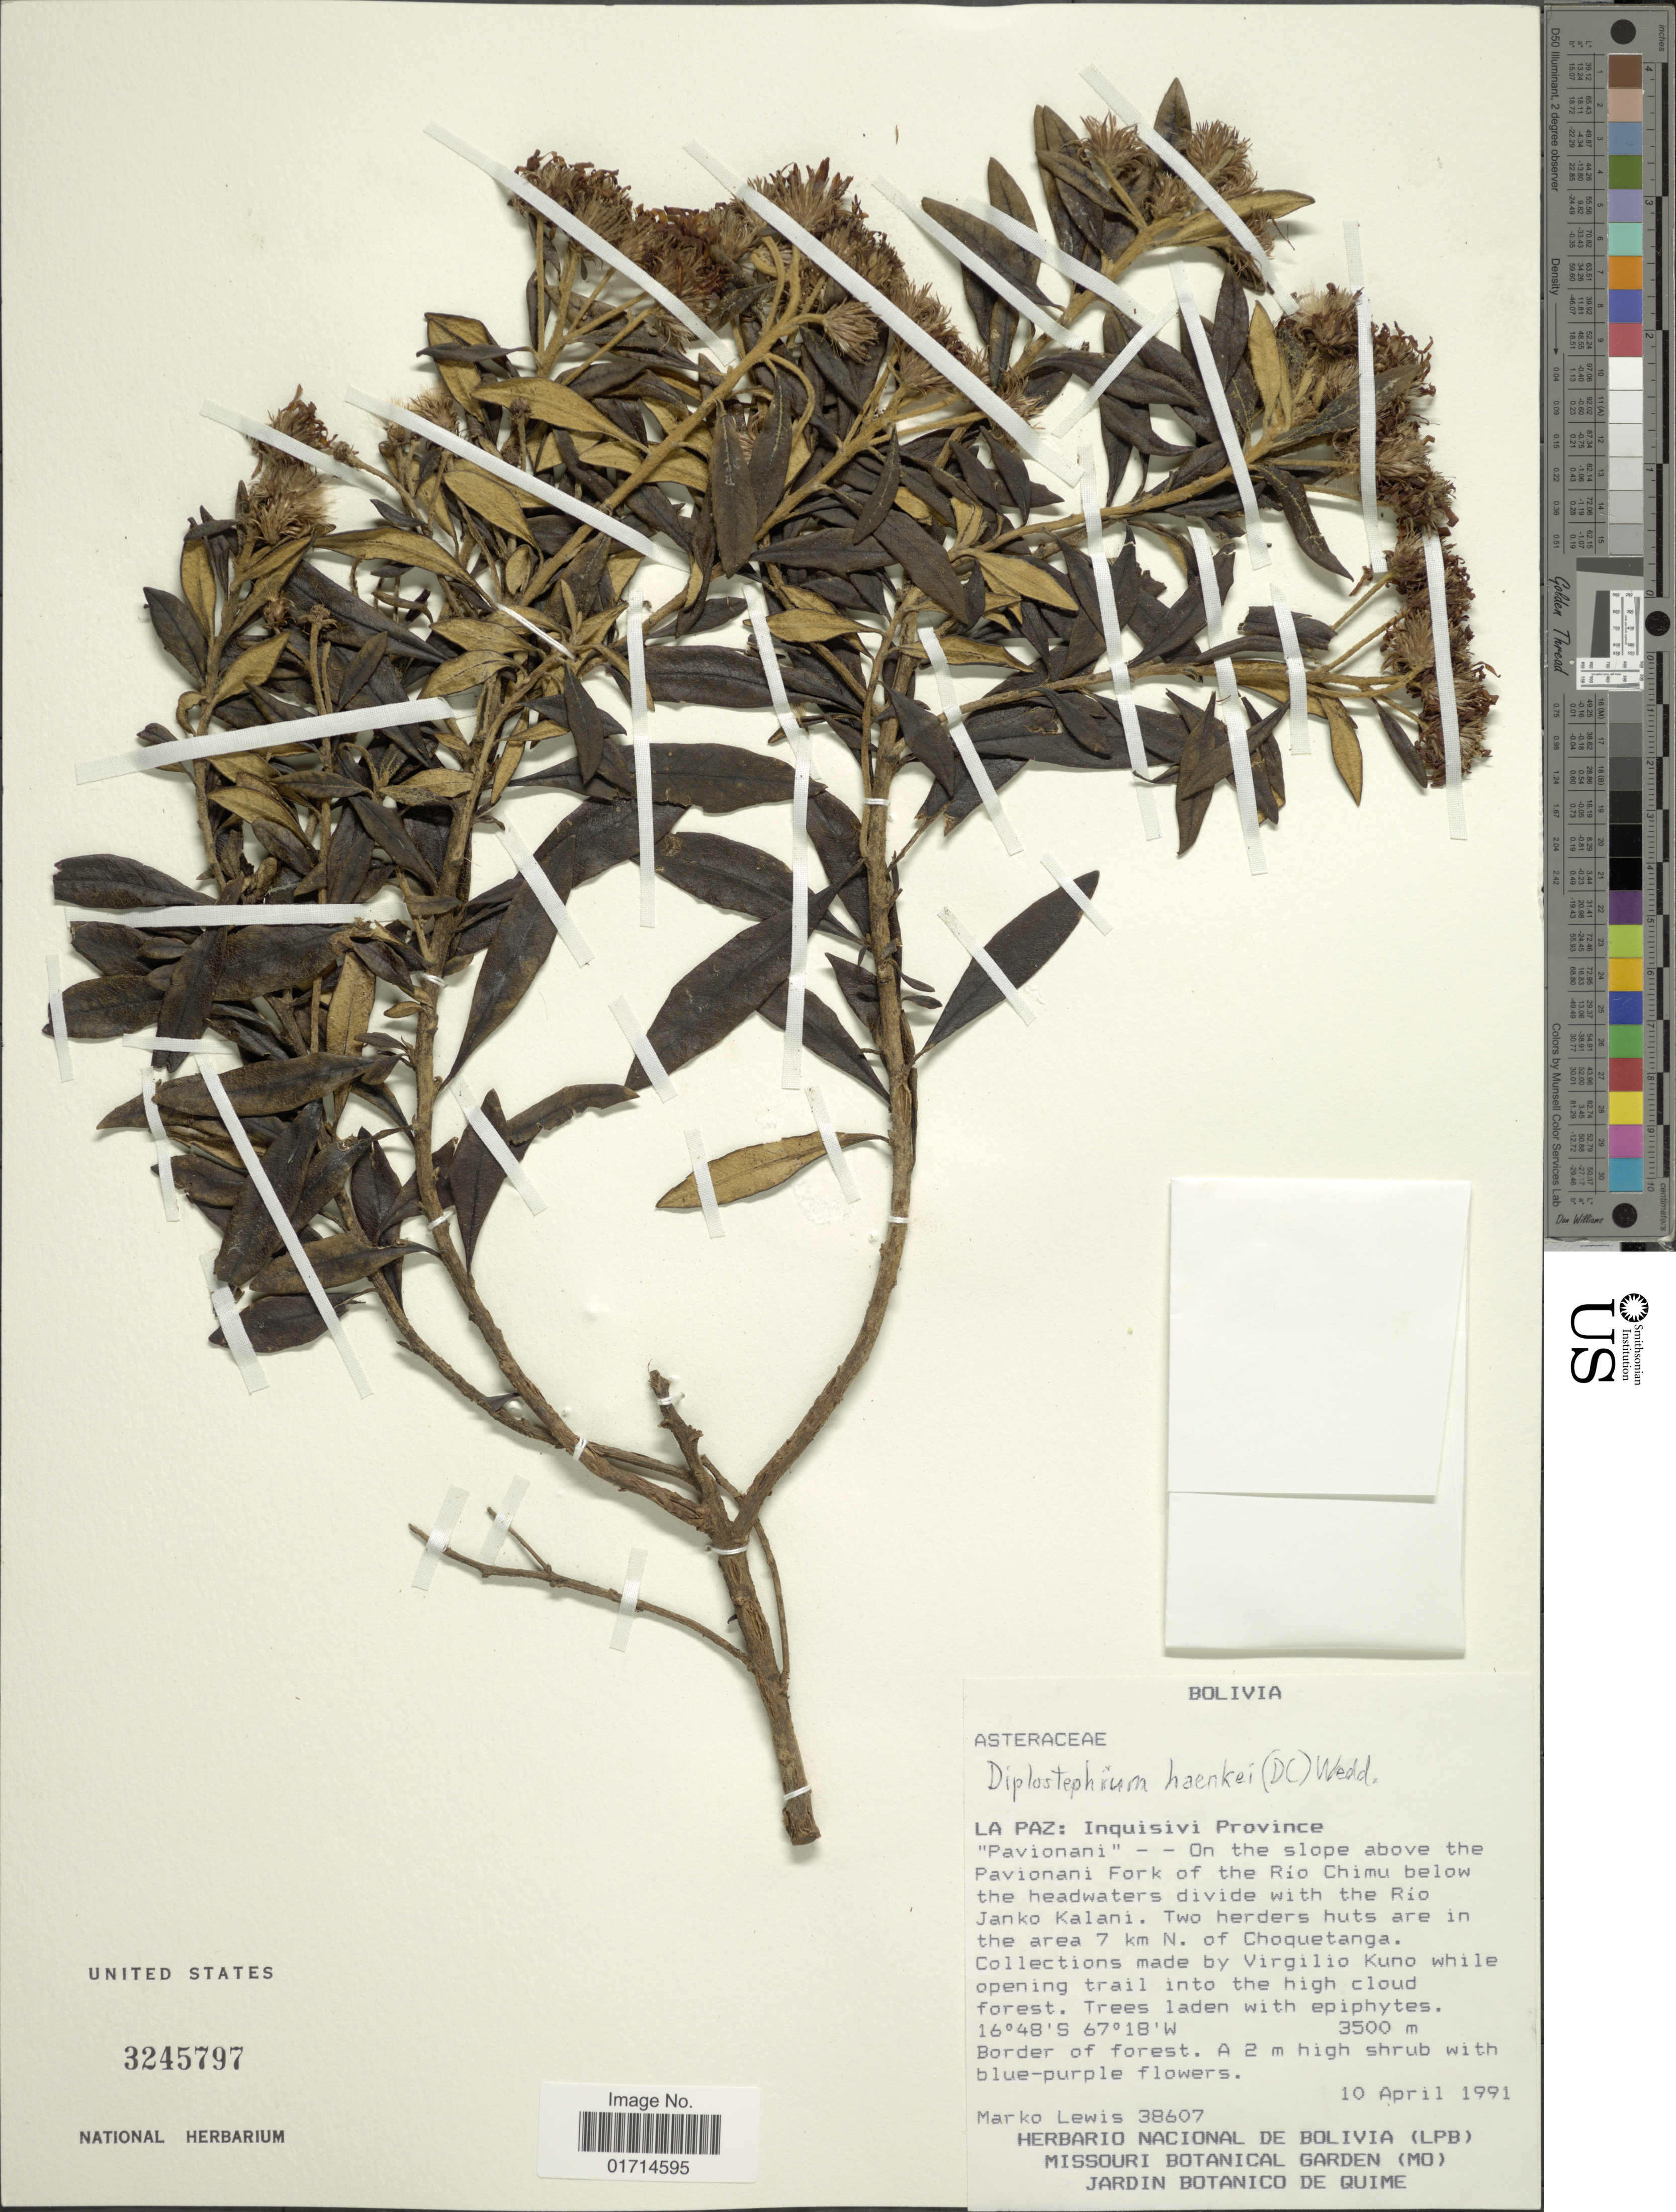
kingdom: Plantae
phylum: Tracheophyta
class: Magnoliopsida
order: Asterales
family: Asteraceae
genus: Diplostephium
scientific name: Diplostephium haenkei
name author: (DC.) Wedd.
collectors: M. A. Lewis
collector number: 38607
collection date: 1991-04-10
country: Bolivia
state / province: La Paz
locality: Inquisivi Province, "Pavionani", on the slope above the Pavionani Fork of the Rio Chimu below the headwaters divide with the Rio Janko Kalani, two herders huts are in the area 7 km N. Choquetanga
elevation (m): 3500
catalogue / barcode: US 3245797